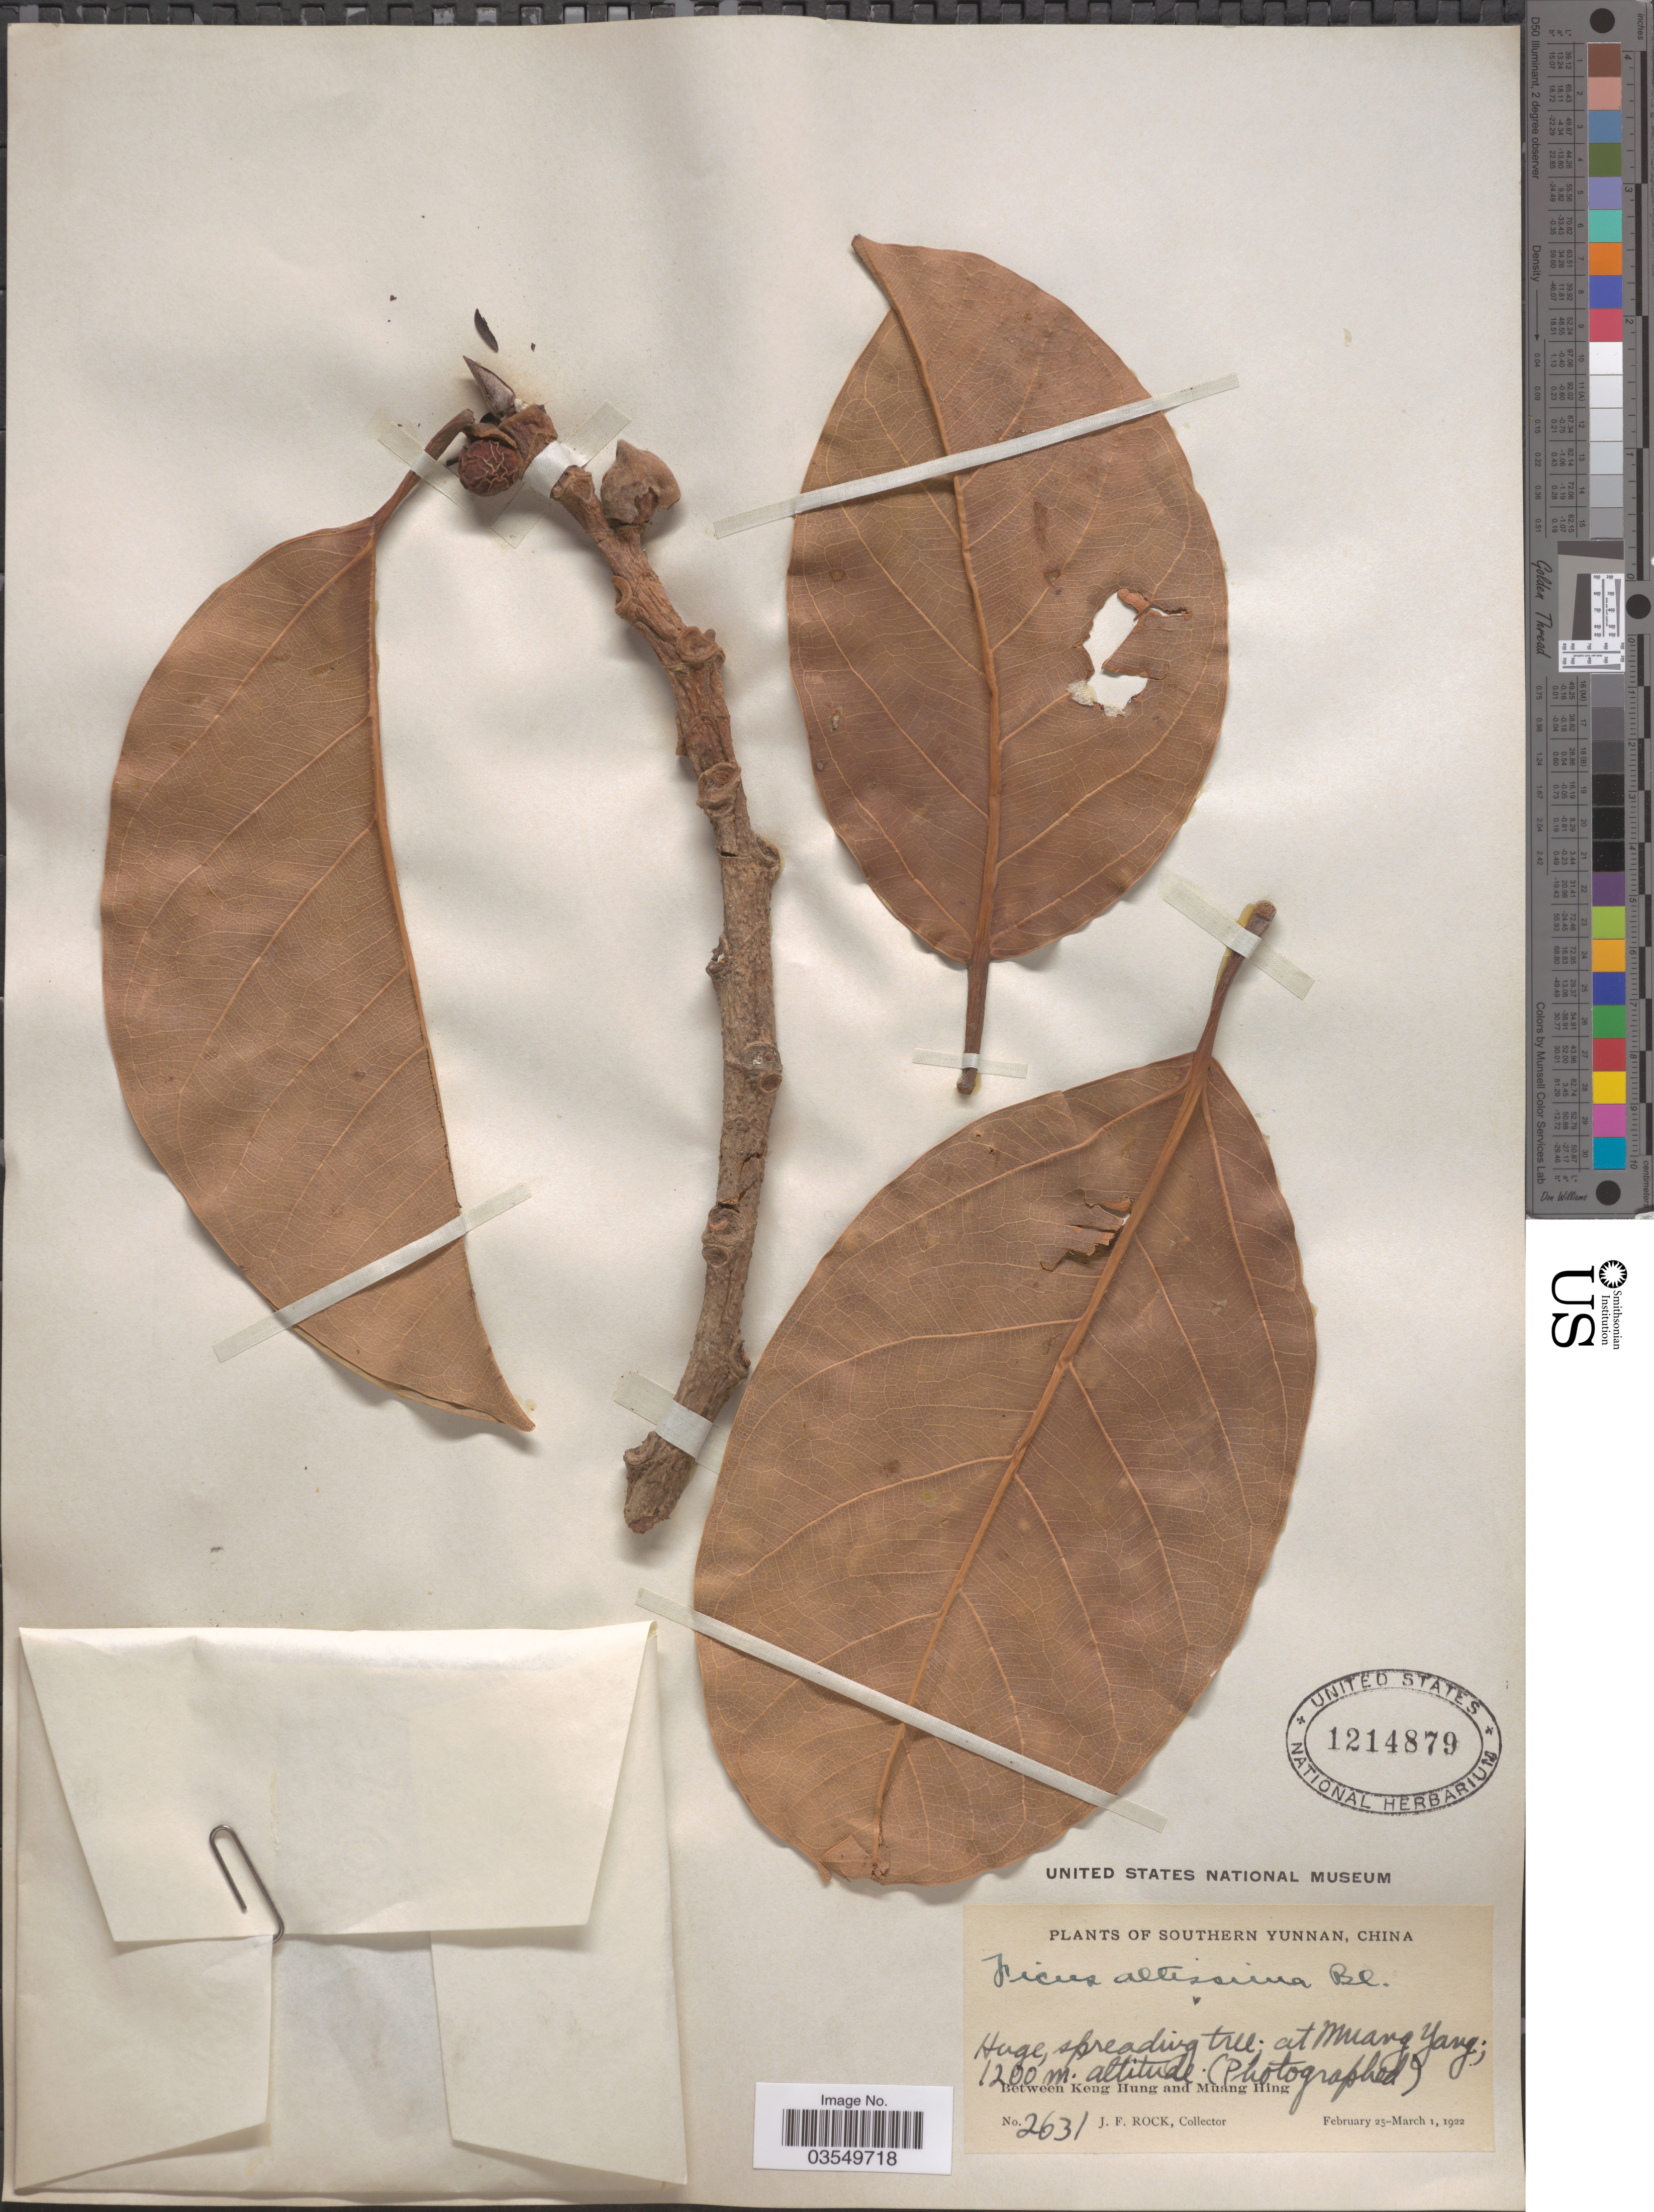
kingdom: Plantae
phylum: Tracheophyta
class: Magnoliopsida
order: Rosales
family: Moraceae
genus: Ficus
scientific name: Ficus altissima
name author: Blume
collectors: J. Rock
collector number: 2631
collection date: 1922-02-25/1922-03-01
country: China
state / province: Yunnan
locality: At Muang Yang. Between Keng hung and Muang Hing.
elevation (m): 1200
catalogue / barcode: US 1214879